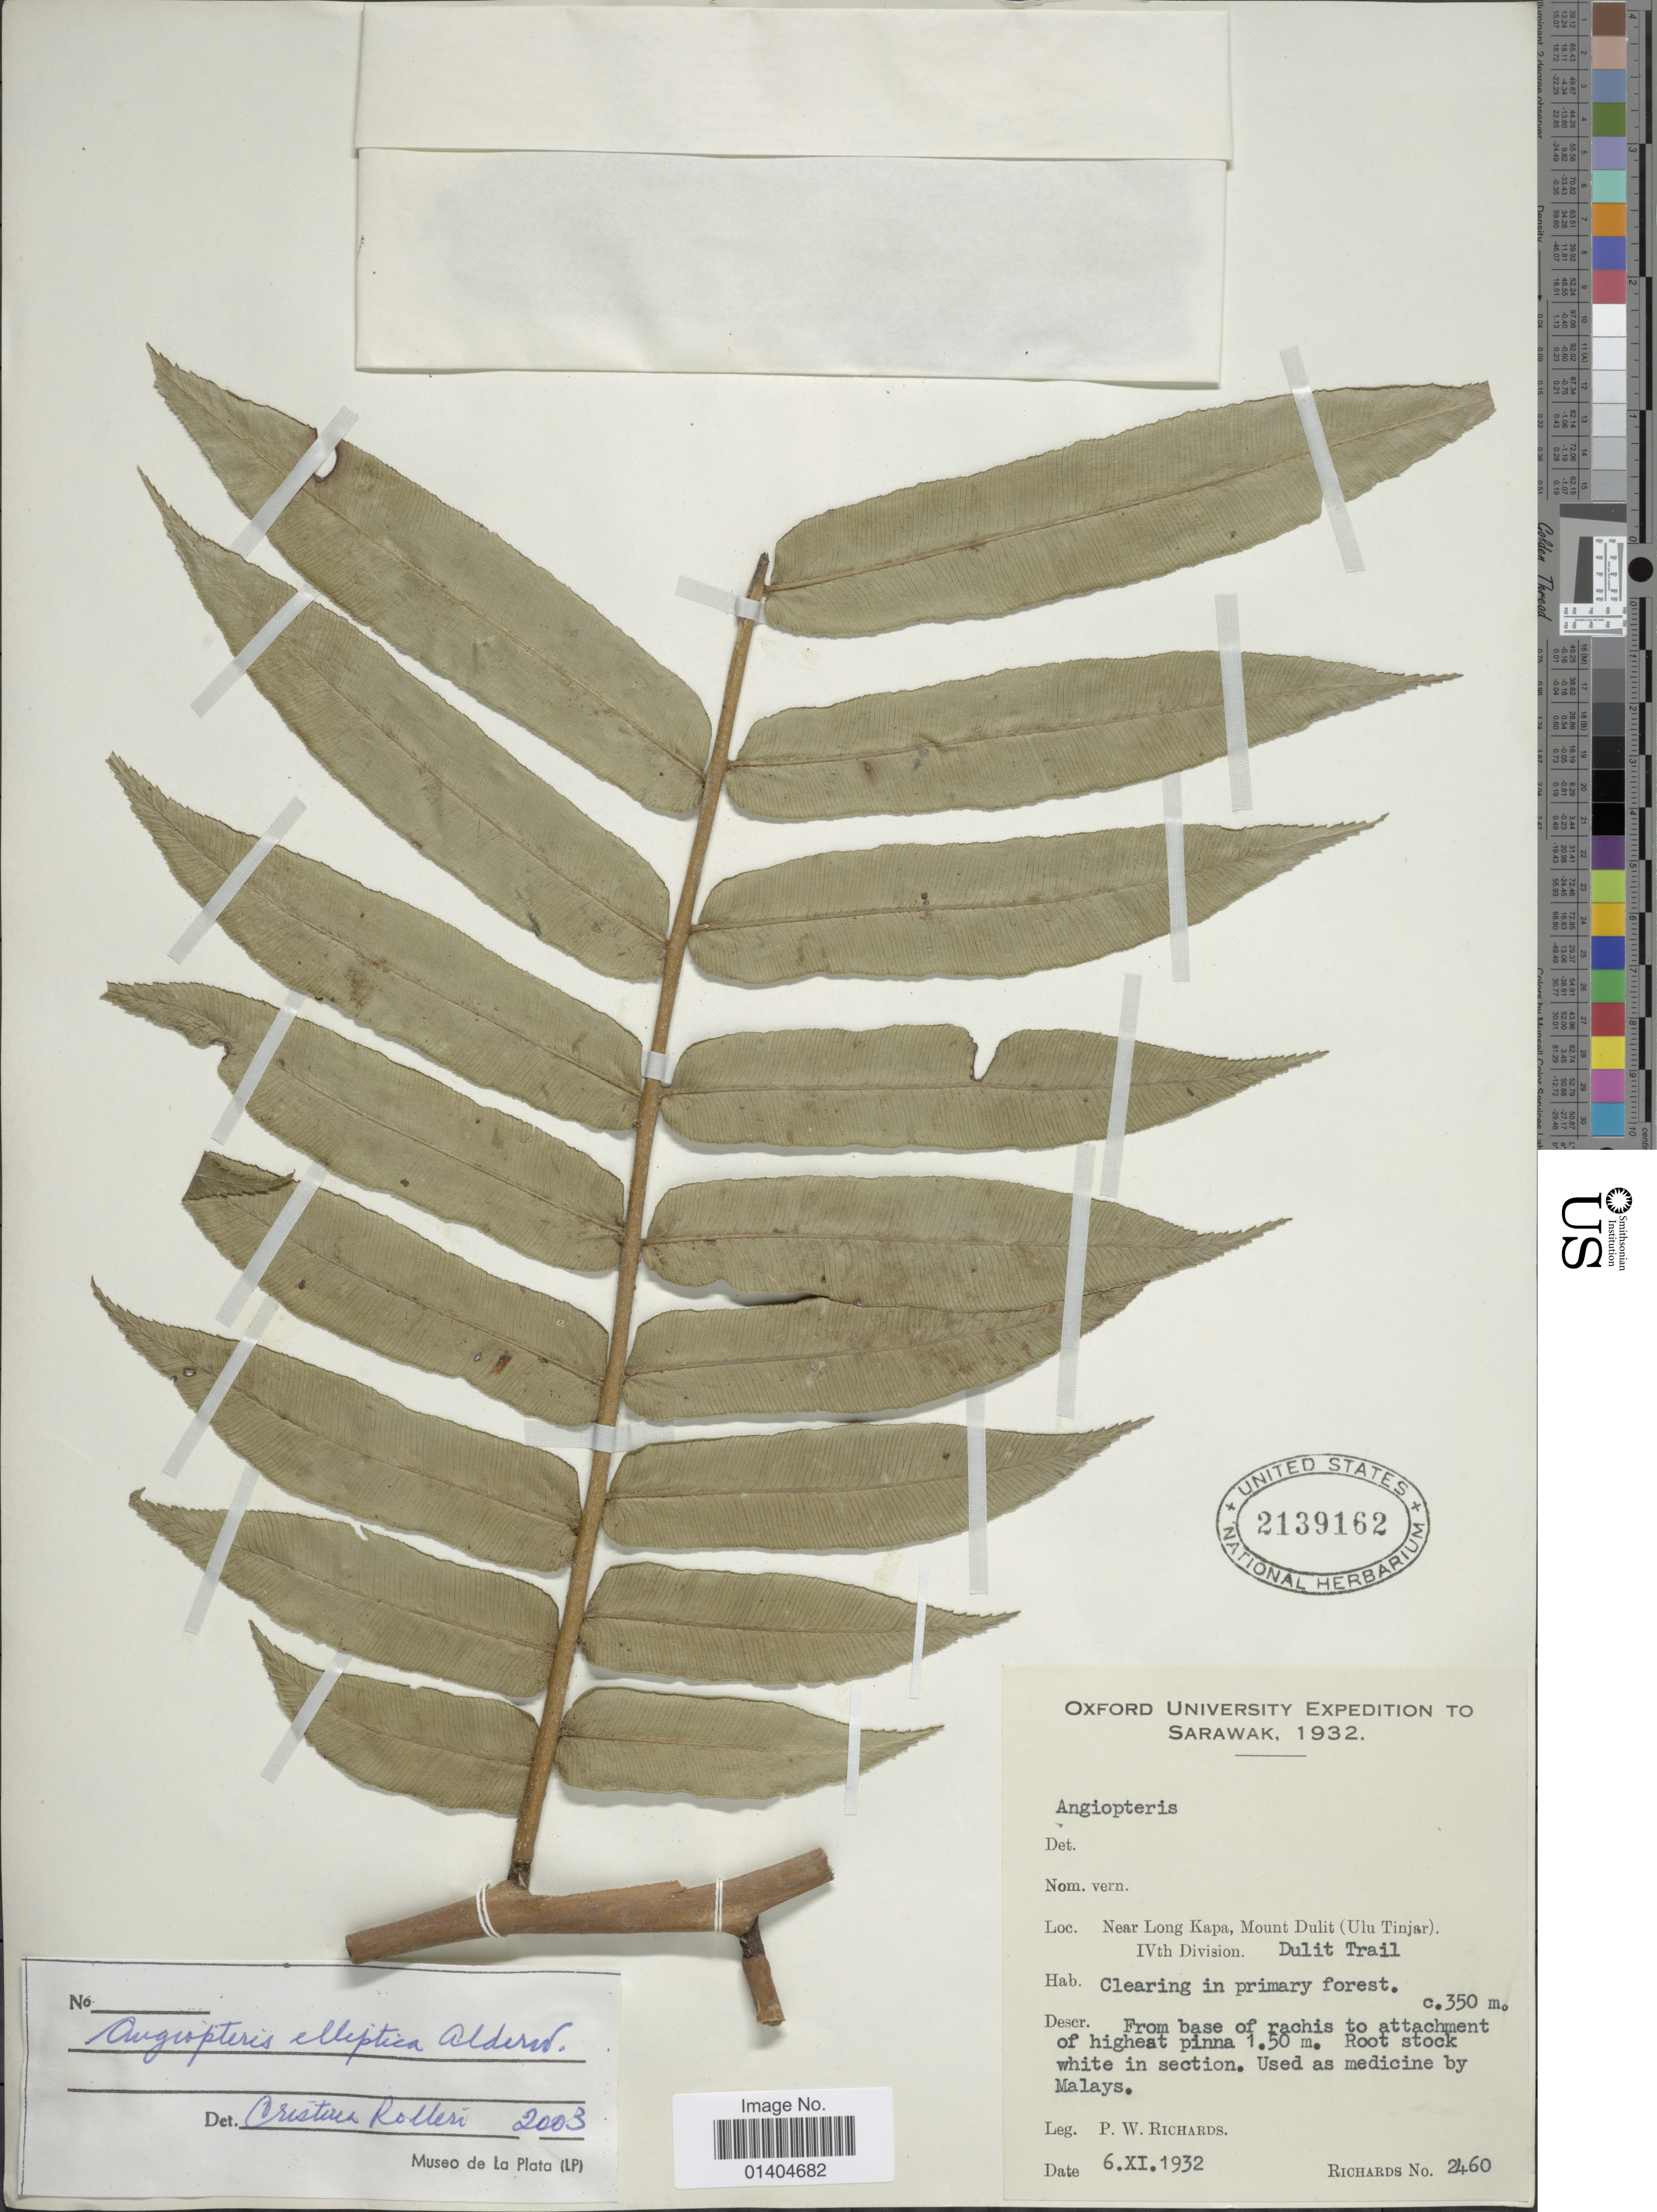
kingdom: Plantae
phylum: Tracheophyta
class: Polypodiopsida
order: Marattiales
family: Marattiaceae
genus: Angiopteris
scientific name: Angiopteris elliptica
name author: Alderw.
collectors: P. Richards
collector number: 2460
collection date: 1932-11-06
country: Malaysia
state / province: Sarawak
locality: Near Long Kapa, Mount Dulit (Ulu Tinjar). IVth Division. Dulit trail.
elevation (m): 350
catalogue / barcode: US 2139162